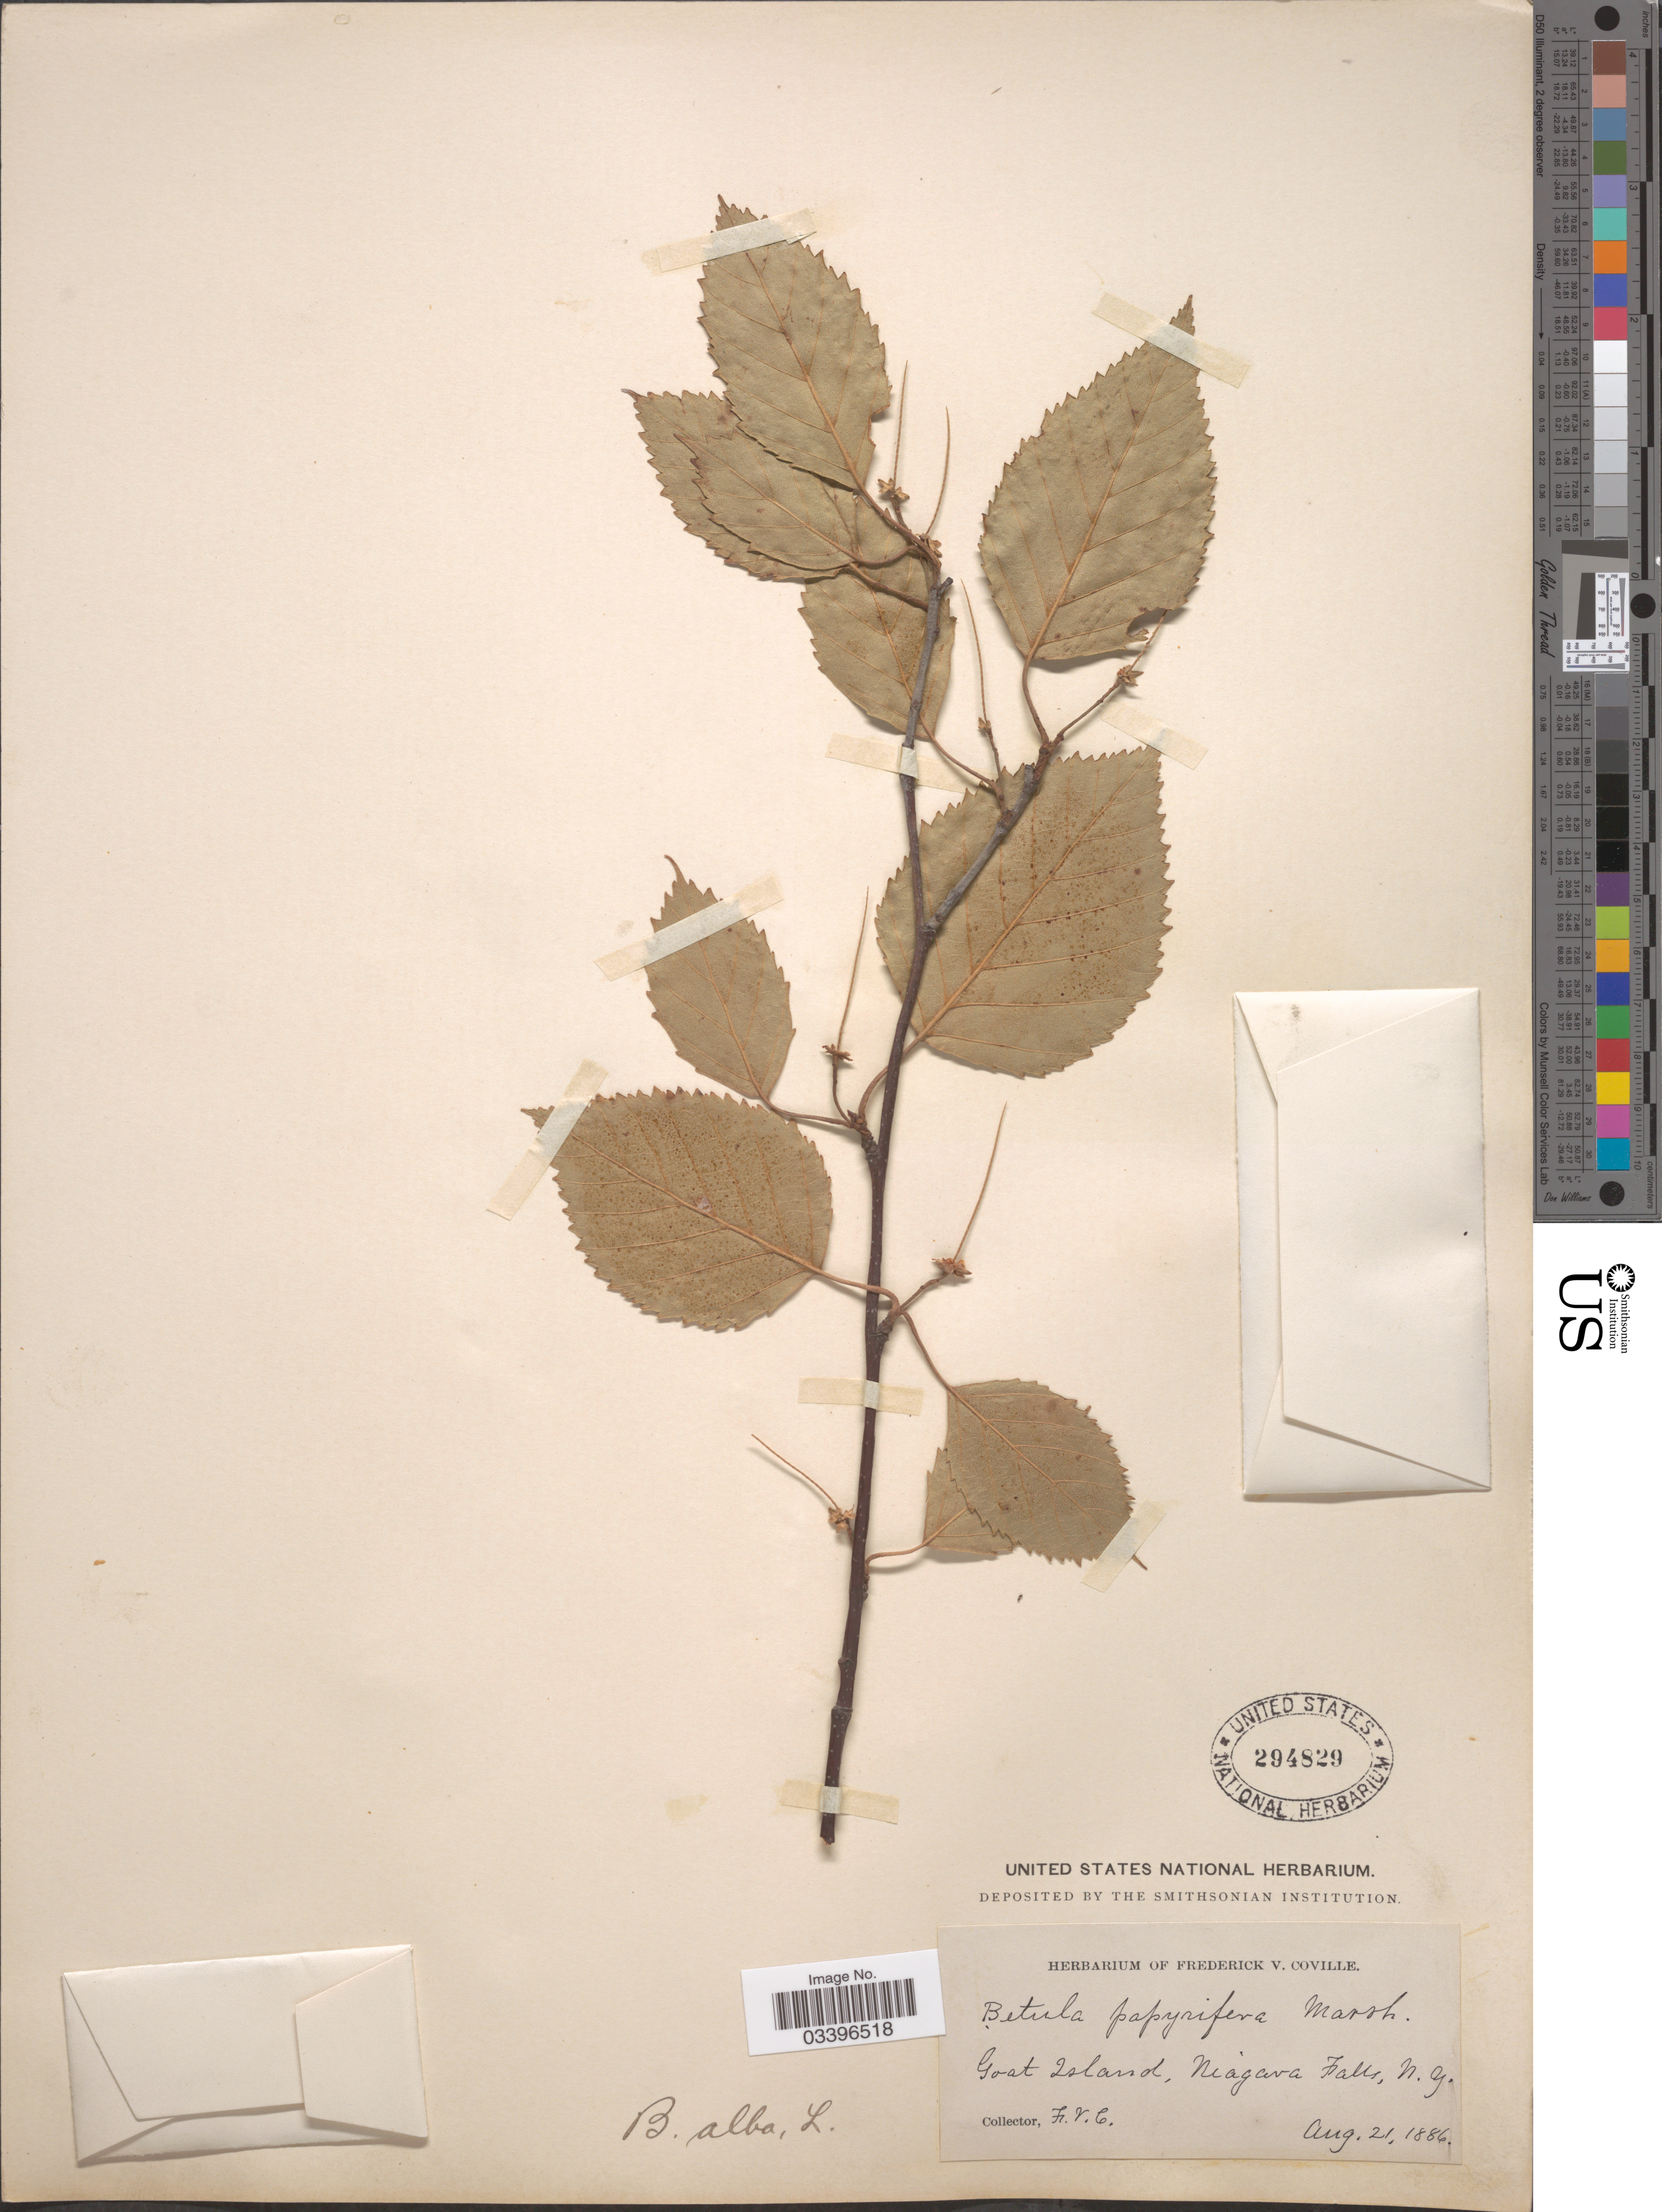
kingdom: Plantae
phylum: Tracheophyta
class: Magnoliopsida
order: Fagales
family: Betulaceae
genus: Betula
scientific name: Betula papyrifera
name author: Marshall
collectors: F. V. Coville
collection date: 1886-08-21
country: United States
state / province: New York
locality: Goat Island, Niagara Falls.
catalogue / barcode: US 294829